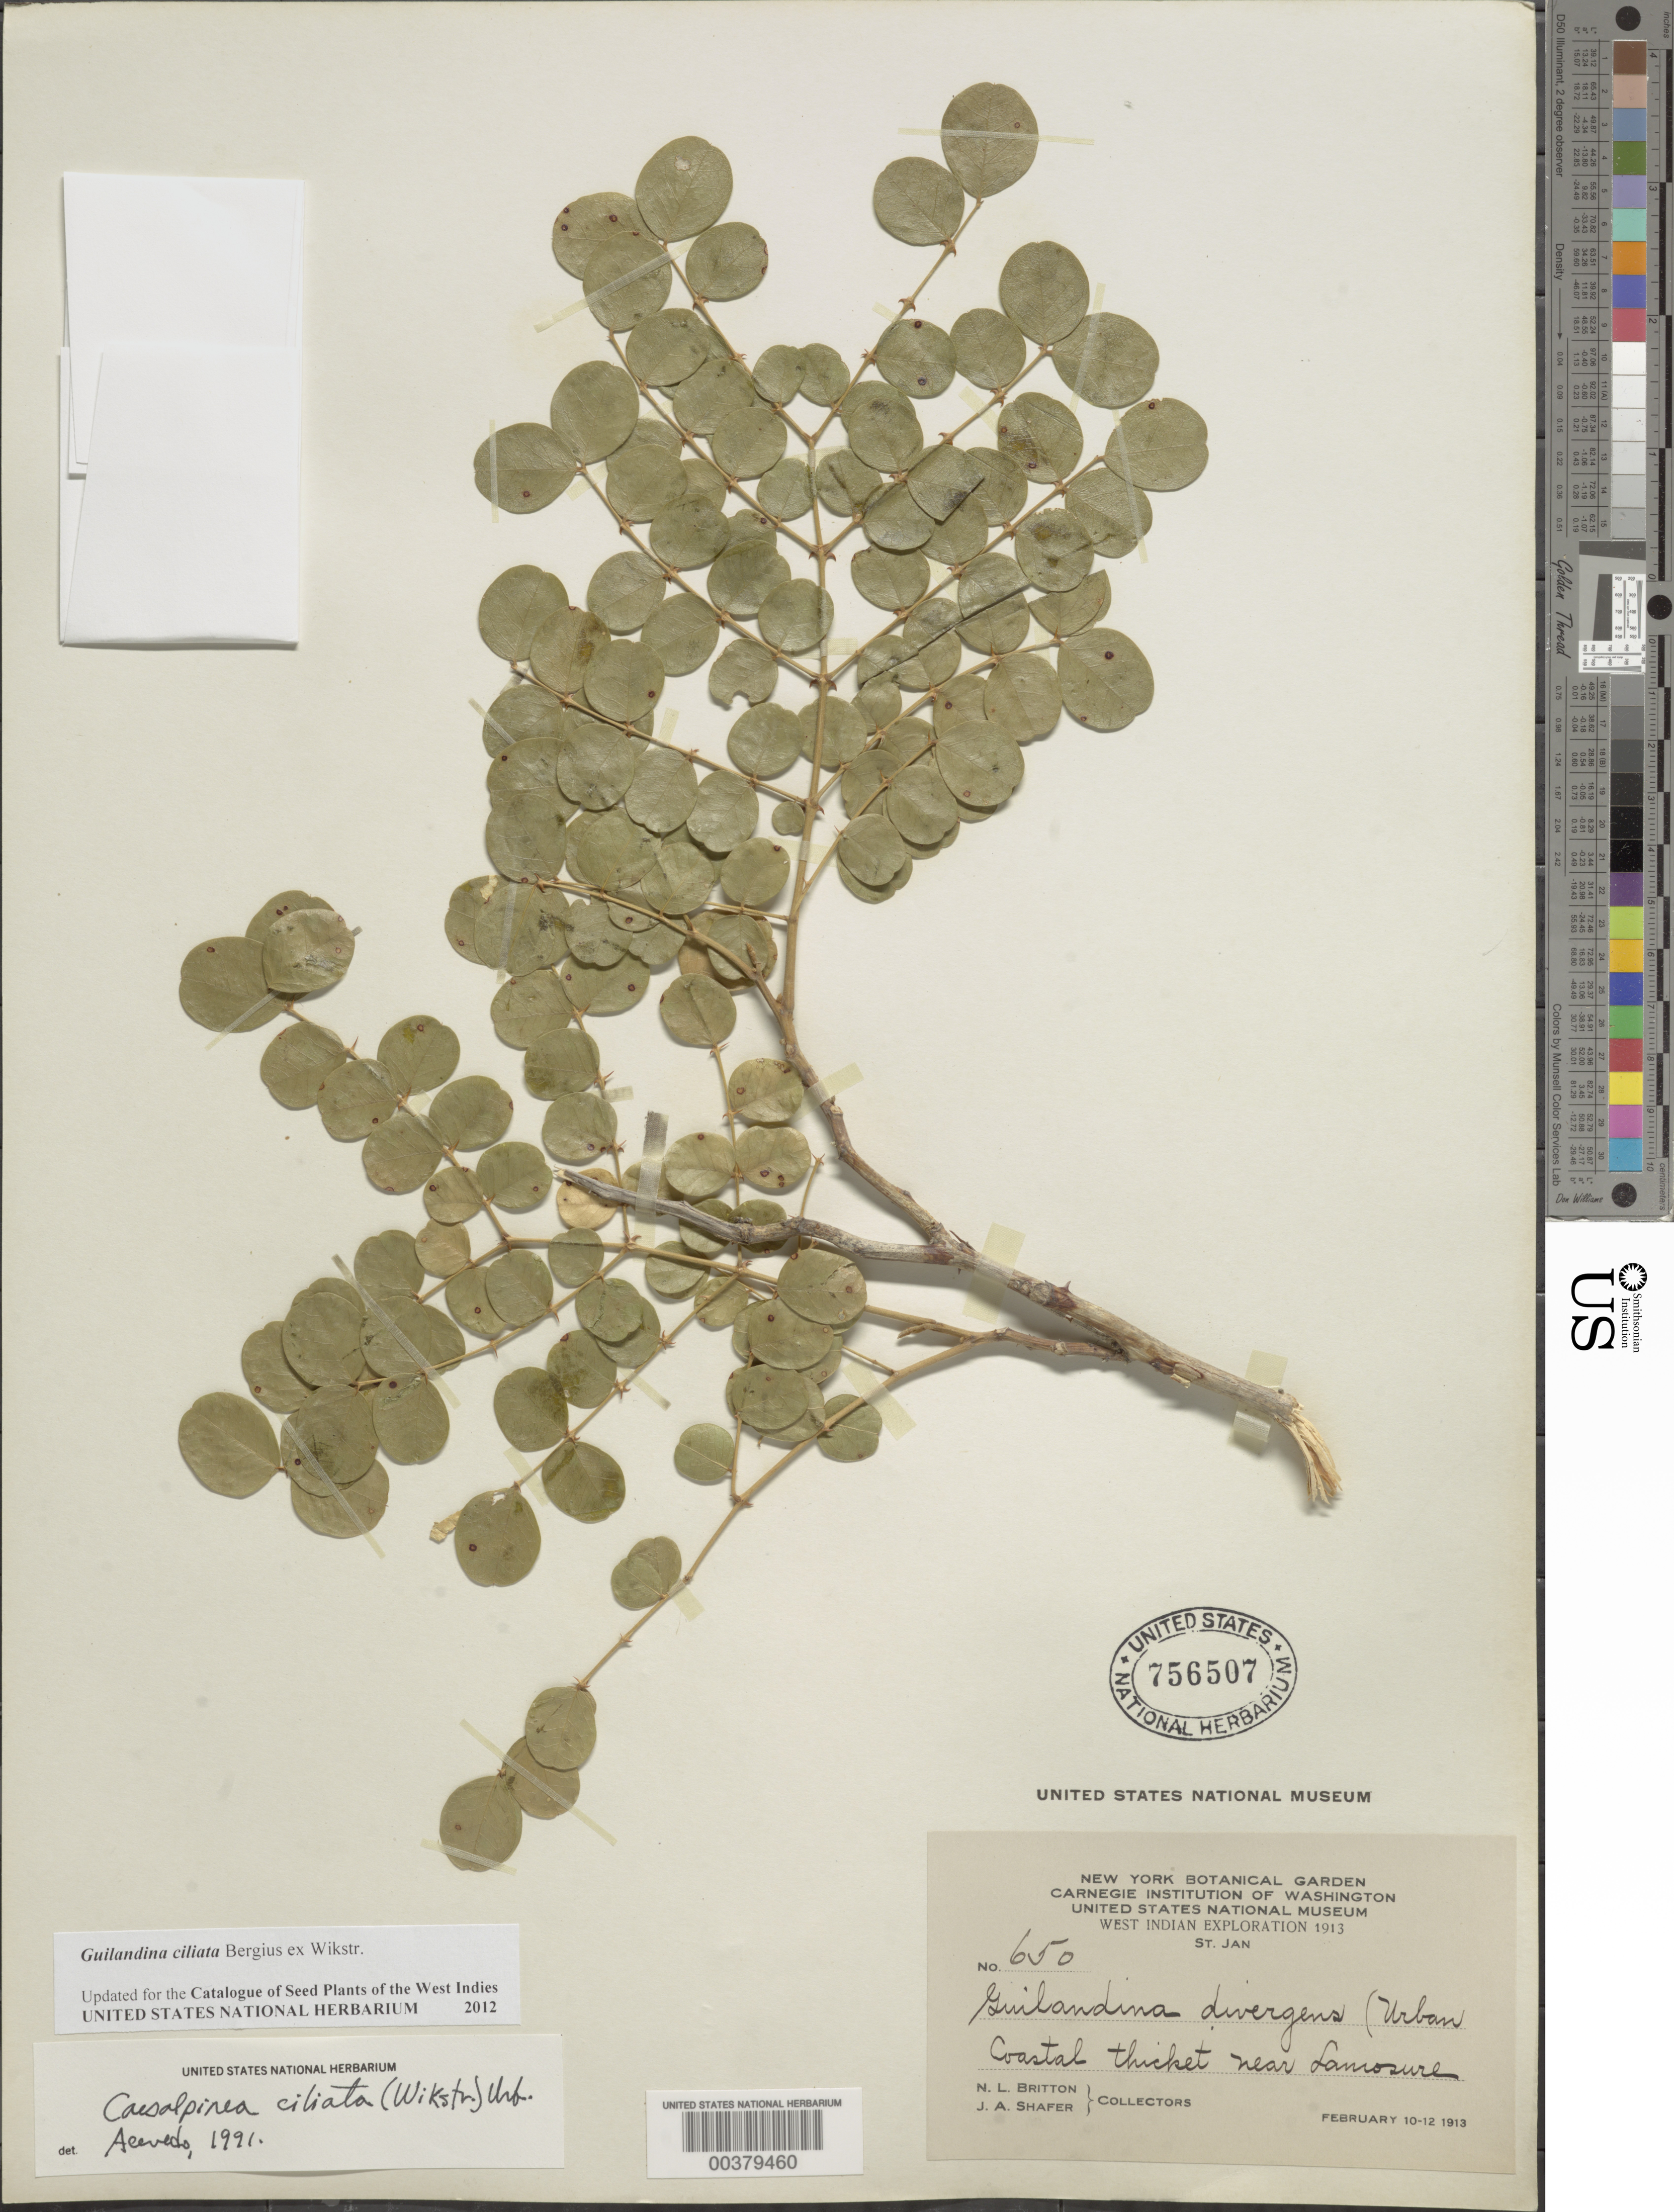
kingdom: Plantae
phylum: Tracheophyta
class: Magnoliopsida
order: Fabales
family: Fabaceae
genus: Guilandina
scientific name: Guilandina ciliata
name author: Bergius ex Wikstr.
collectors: N. Britton & J. A. Shafer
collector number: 650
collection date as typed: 10 Feb 1913 to 12 Feb 1913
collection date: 1913-02-10/1913-02-12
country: U.S. Virgin Islands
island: St. John Island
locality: Near lamosure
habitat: Coastal thicket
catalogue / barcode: US 756507